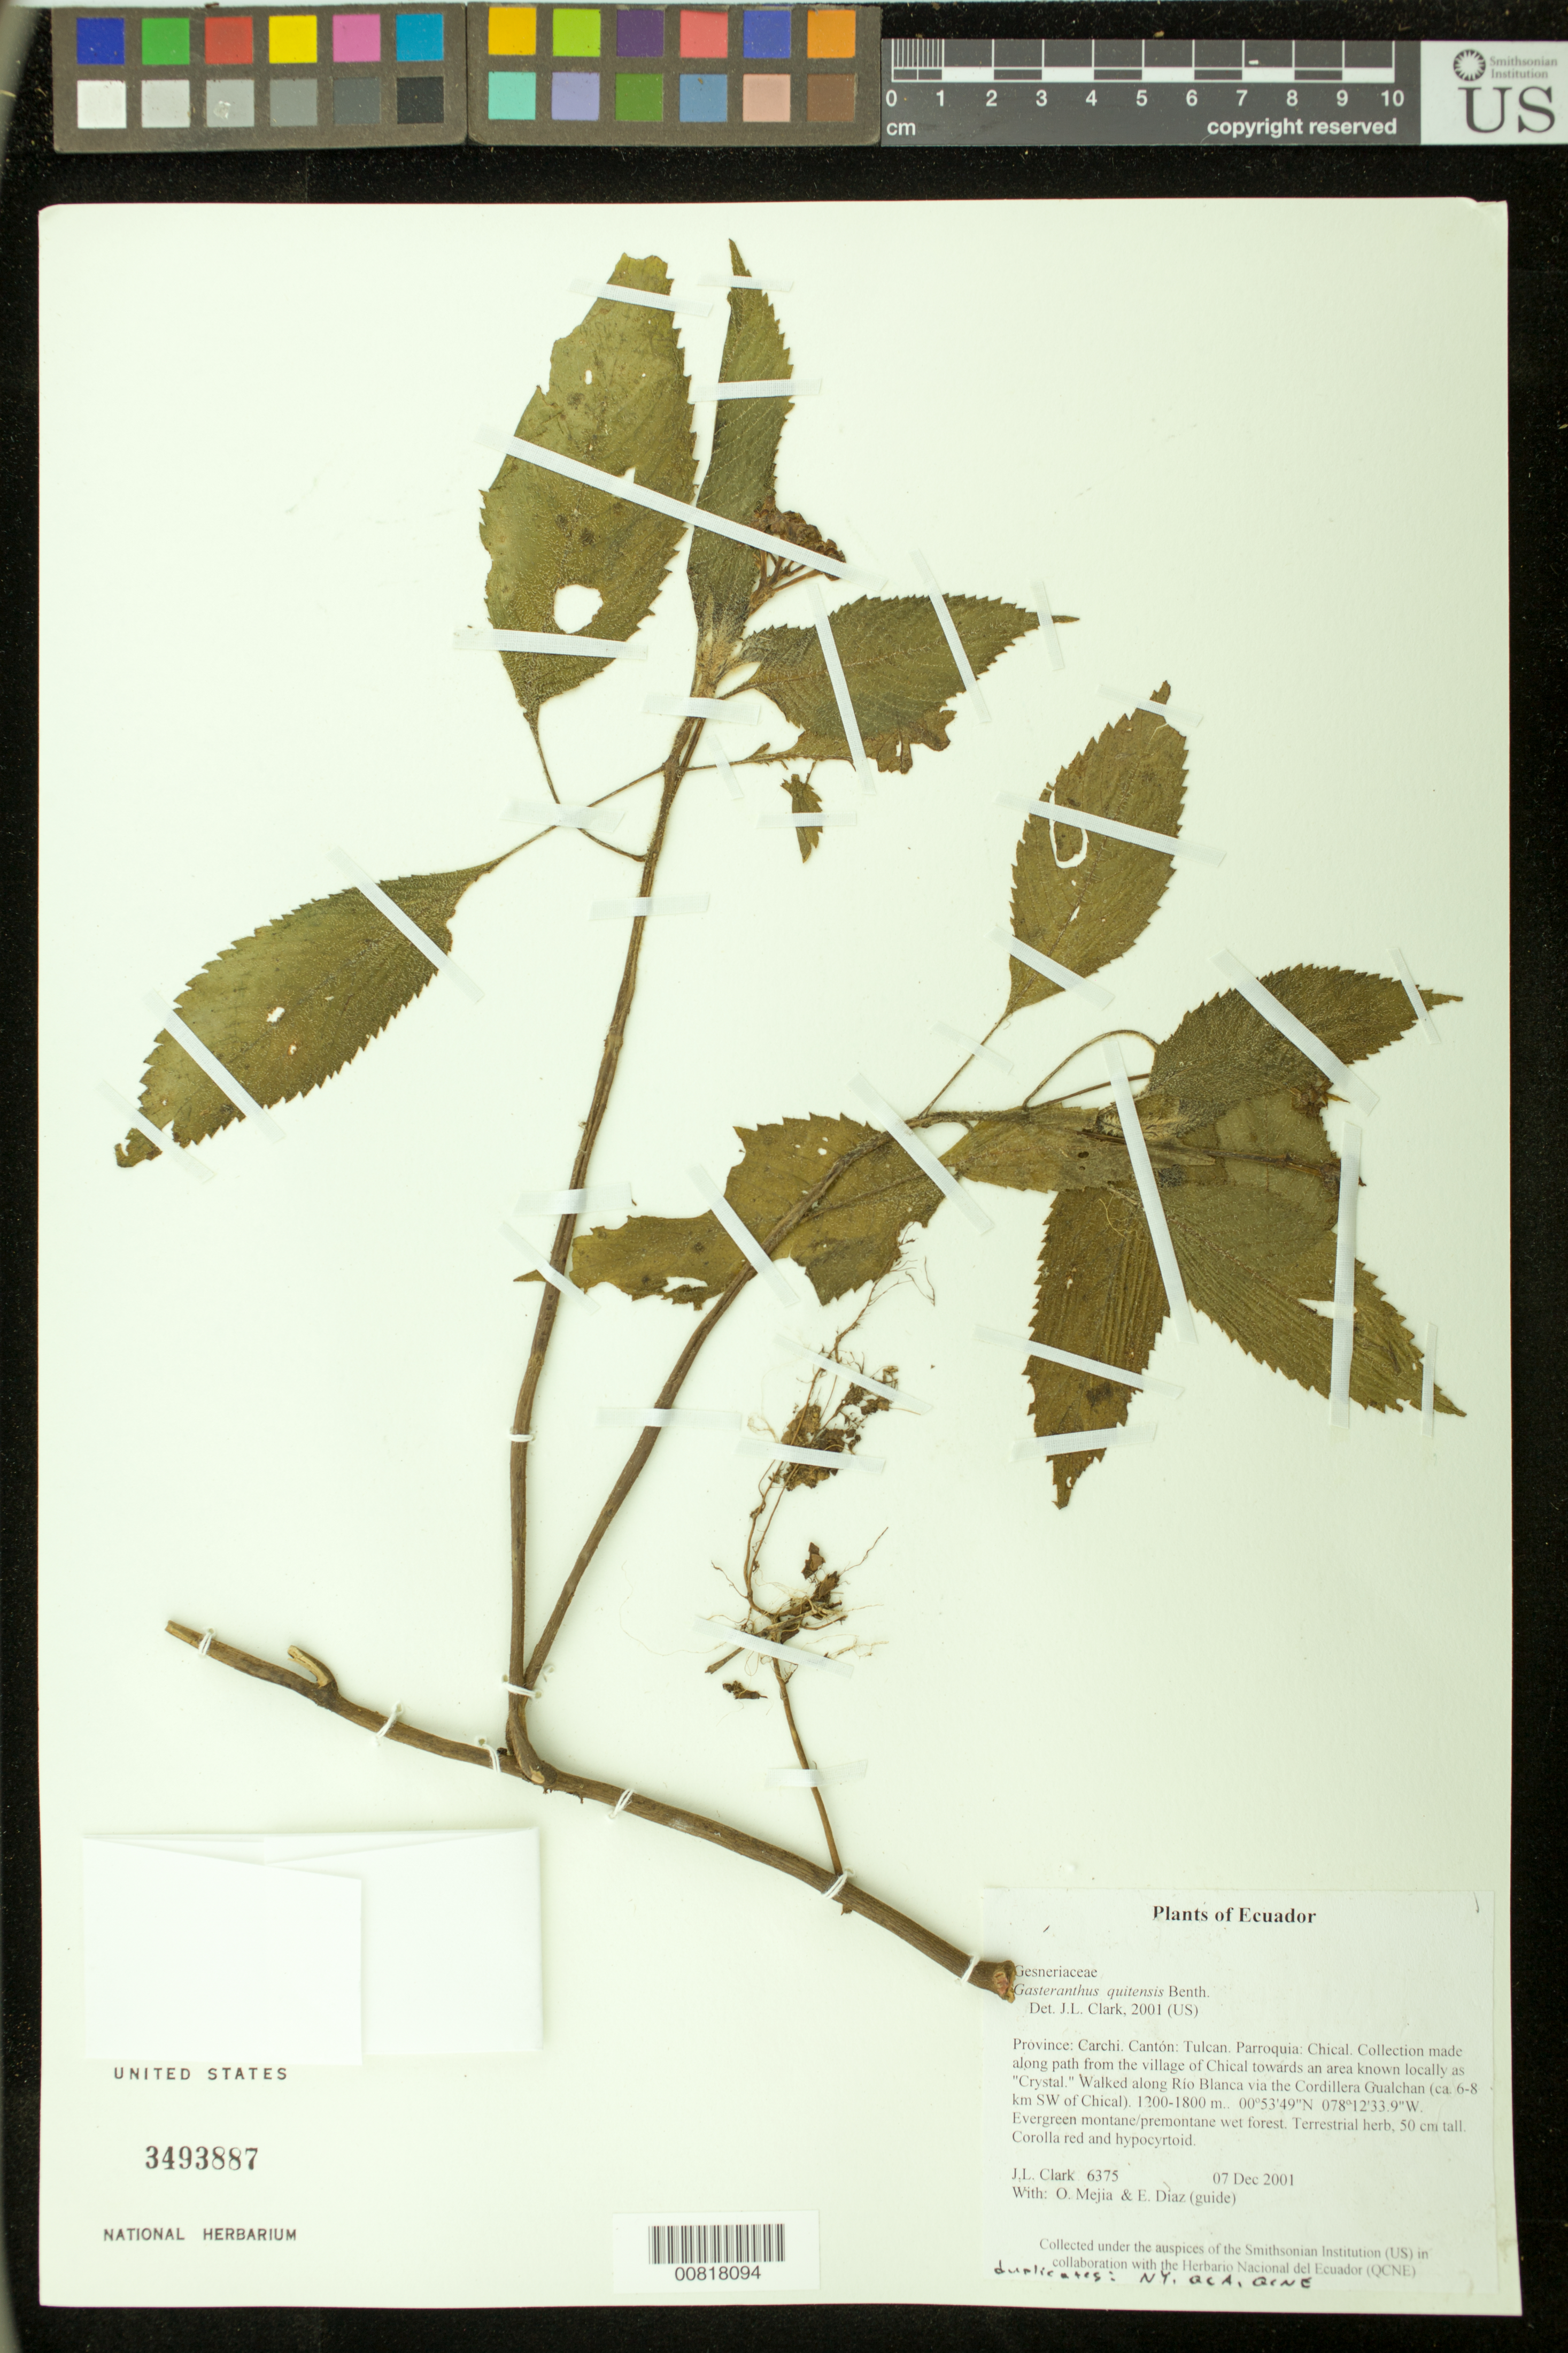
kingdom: Plantae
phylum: Tracheophyta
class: Magnoliopsida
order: Lamiales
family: Gesneriaceae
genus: Gasteranthus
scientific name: Gasteranthus quitensis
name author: Benth.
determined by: Clark, J. L., (SEL), The Marie Selby Botanical Garden (UNITED STATES)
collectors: J. L. Clark, O. Mejia & E. Diaz (guide)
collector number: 6375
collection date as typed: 07 Dec 2001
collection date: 2001-12-07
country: Ecuador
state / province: Carchi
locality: Tulcan. Parroquia: Chical. Collection made along path from the village of Chical towards an area known locally as "Crystal." Walked along Río Blanca via the Cordillera Gualchan (ca. 6-8 km SW of Chical).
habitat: Evergreen montane/premontane wet forest.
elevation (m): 1200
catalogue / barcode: US 3493887